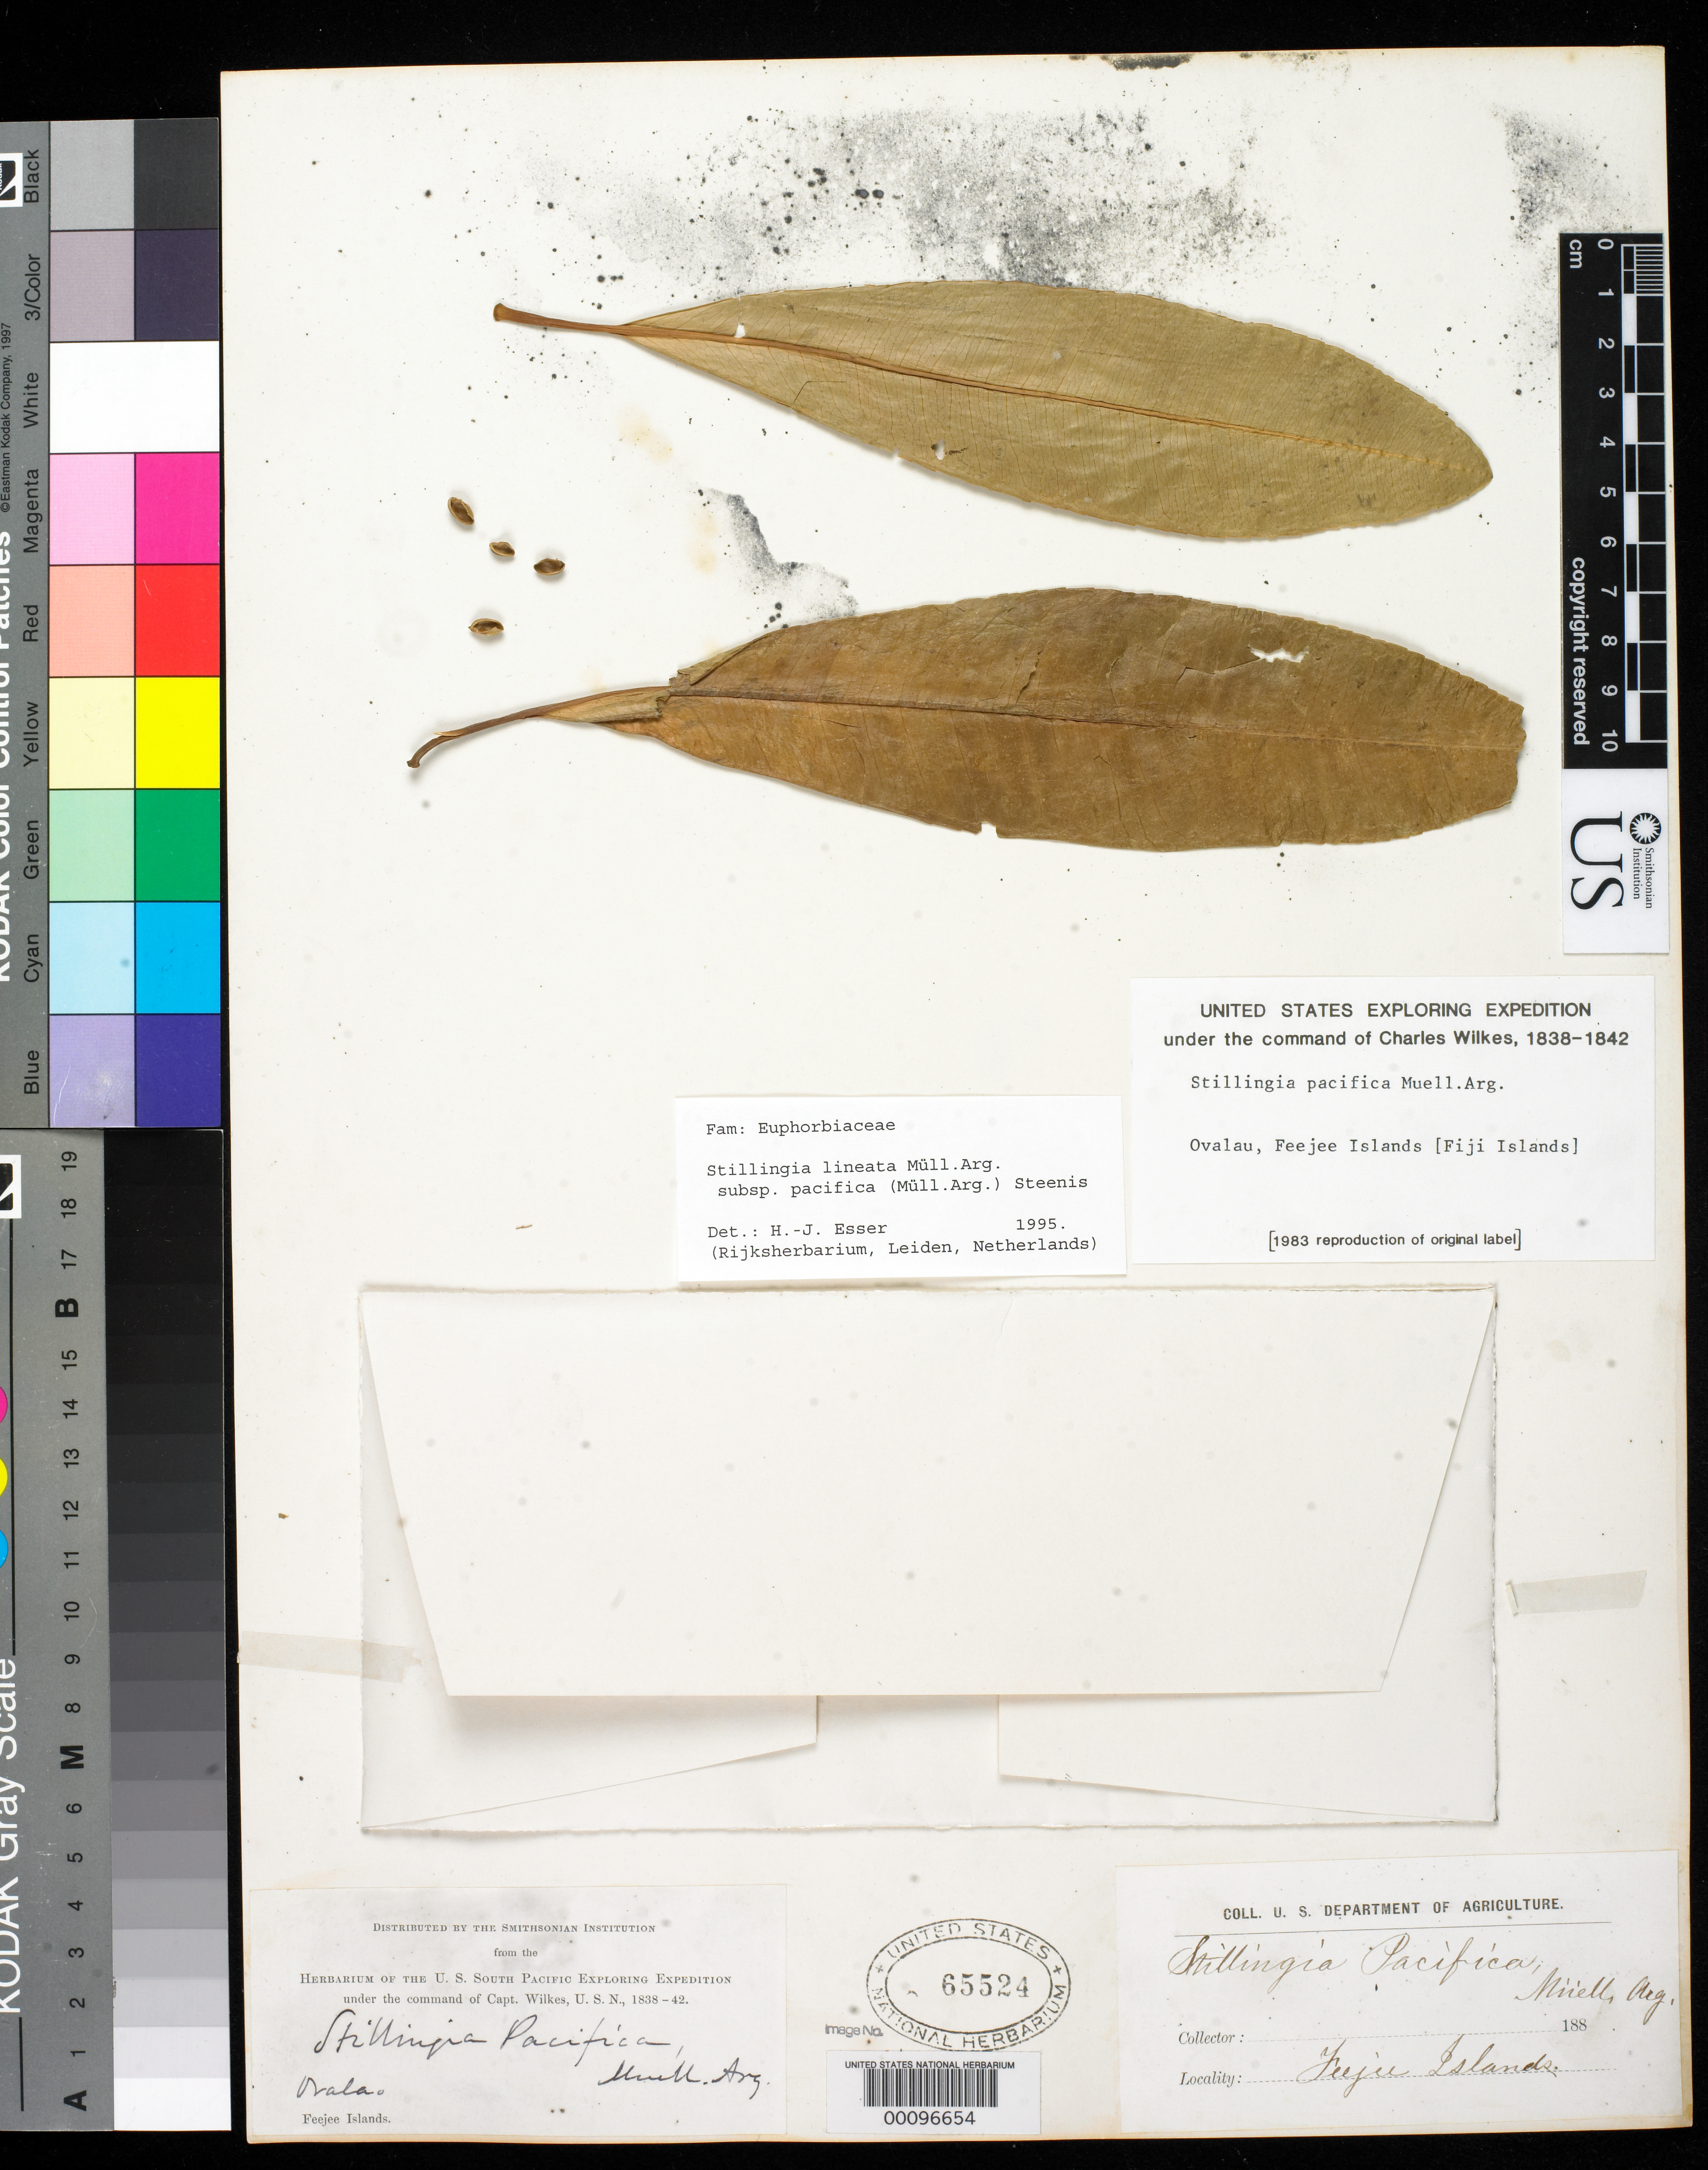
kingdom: Plantae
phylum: Tracheophyta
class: Magnoliopsida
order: Malpighiales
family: Euphorbiaceae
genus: Stillingia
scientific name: Stillingia pacifica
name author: Müll. Arg. in DC.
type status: Type Collection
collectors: Wilkes Explor. Exped.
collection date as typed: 1838 to -- --- 1842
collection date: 1838/1842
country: Fiji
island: Ovalau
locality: Ovalau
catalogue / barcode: US 65524